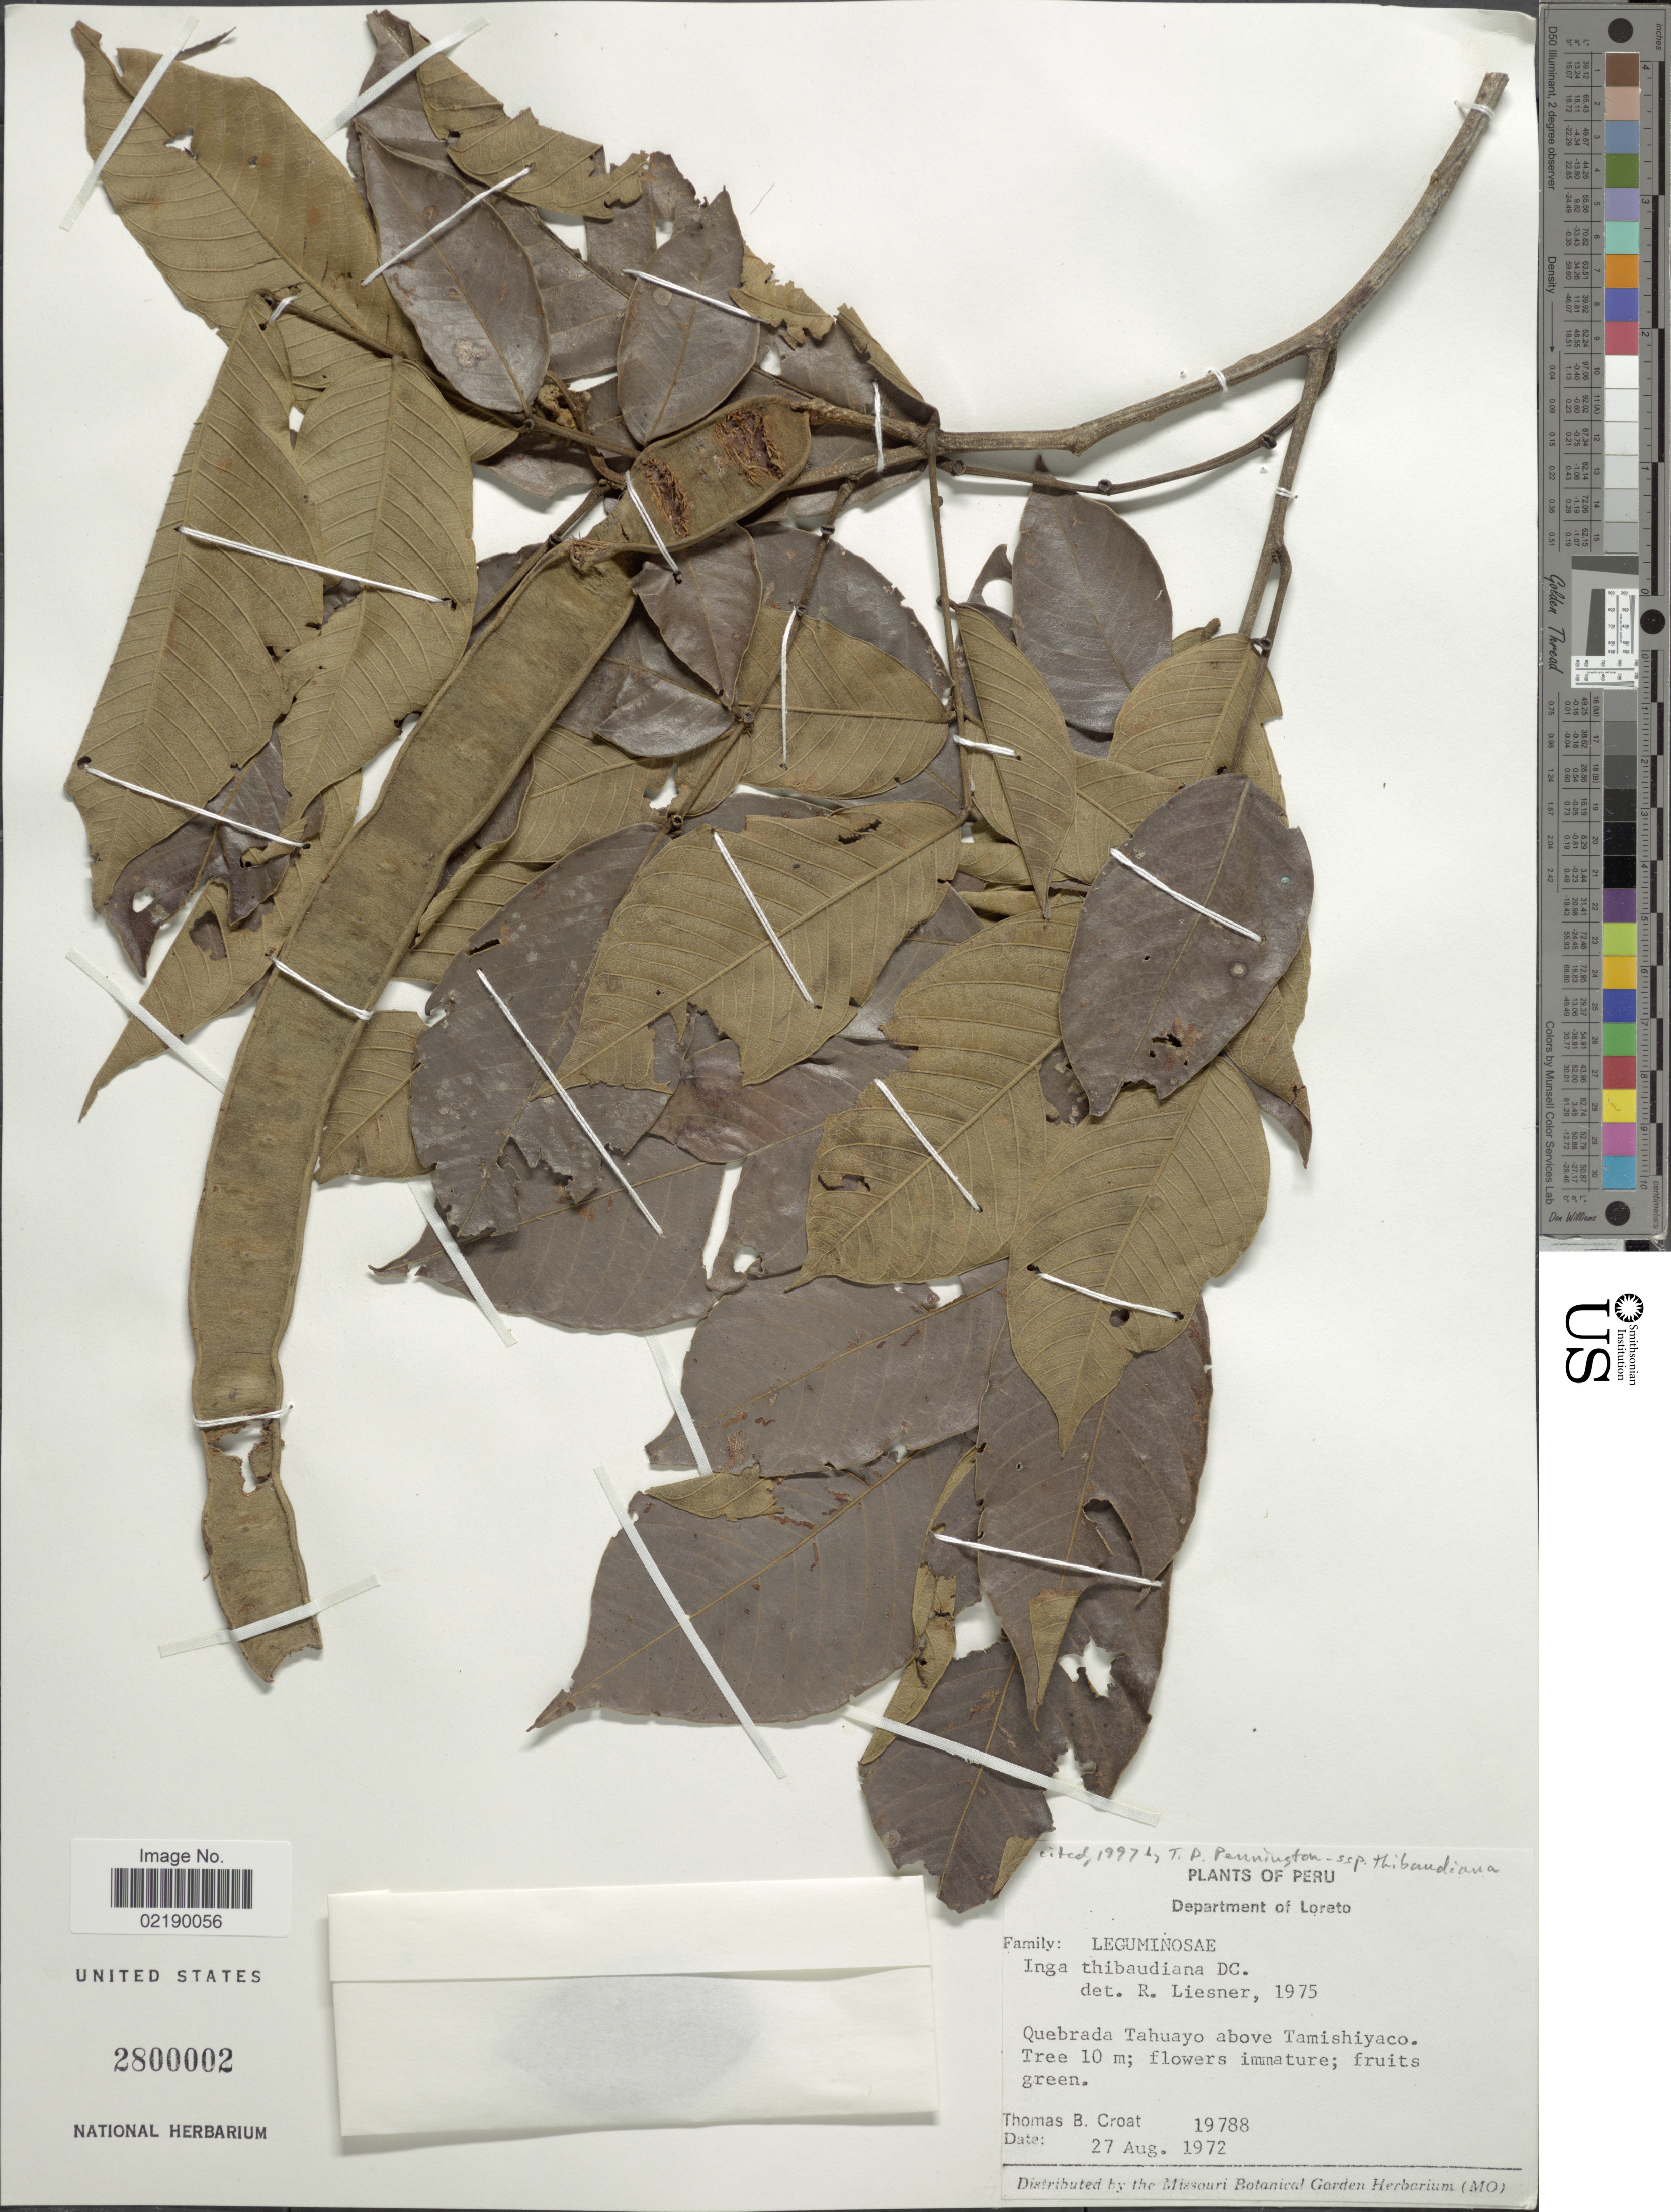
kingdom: Plantae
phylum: Tracheophyta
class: Magnoliopsida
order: Fabales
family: Fabaceae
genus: Inga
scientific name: Inga thibaudiana subsp. thibaudiana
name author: DC.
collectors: T. B. Croat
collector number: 19788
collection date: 1972-08-27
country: Peru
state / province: Loreto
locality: Quebrada Tahuayo above Tamishiyaco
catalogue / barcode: US 2800002